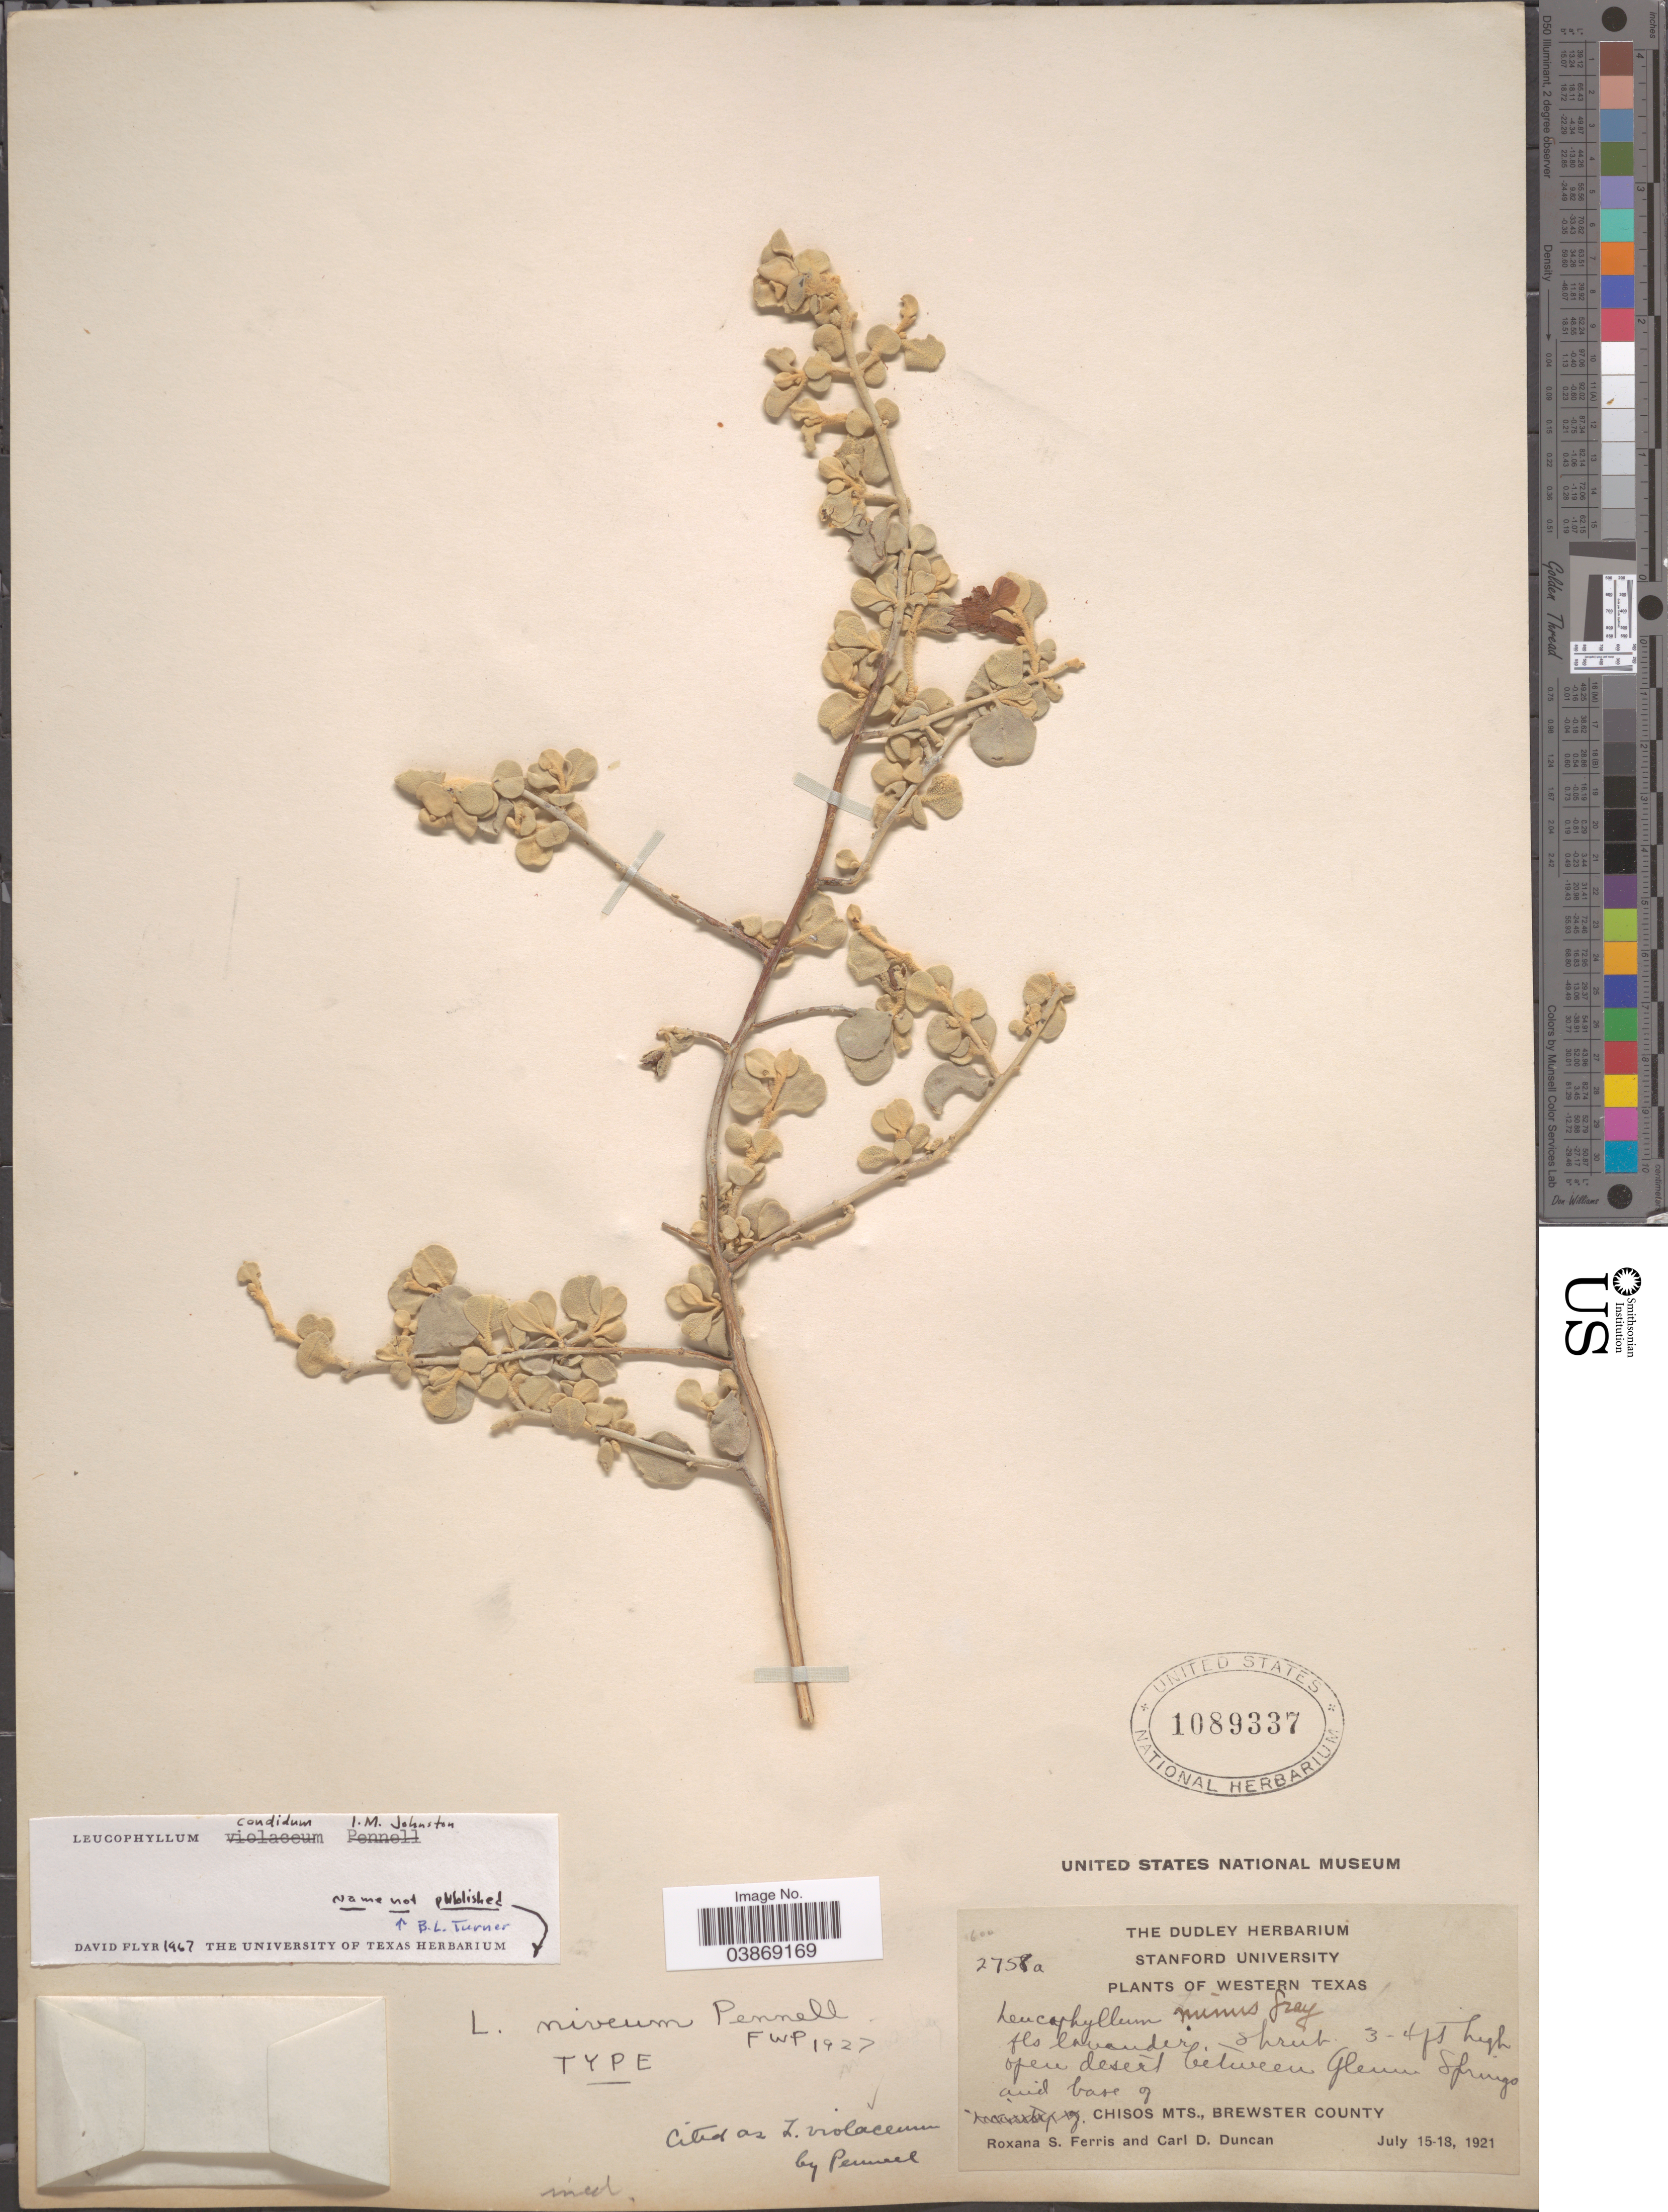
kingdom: Plantae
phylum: Tracheophyta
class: Magnoliopsida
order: Lamiales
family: Scrophulariaceae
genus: Leucophyllum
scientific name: Leucophyllum candidum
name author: I.M. Johnst.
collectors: R. S. Ferris & C. Duncan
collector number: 2758a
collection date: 1921-07-15/1921-07-18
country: United States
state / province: Texas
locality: Western Texas. Open desert between Glenn Springs and base of Chisos Mts., Brewster County.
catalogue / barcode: US 1089337